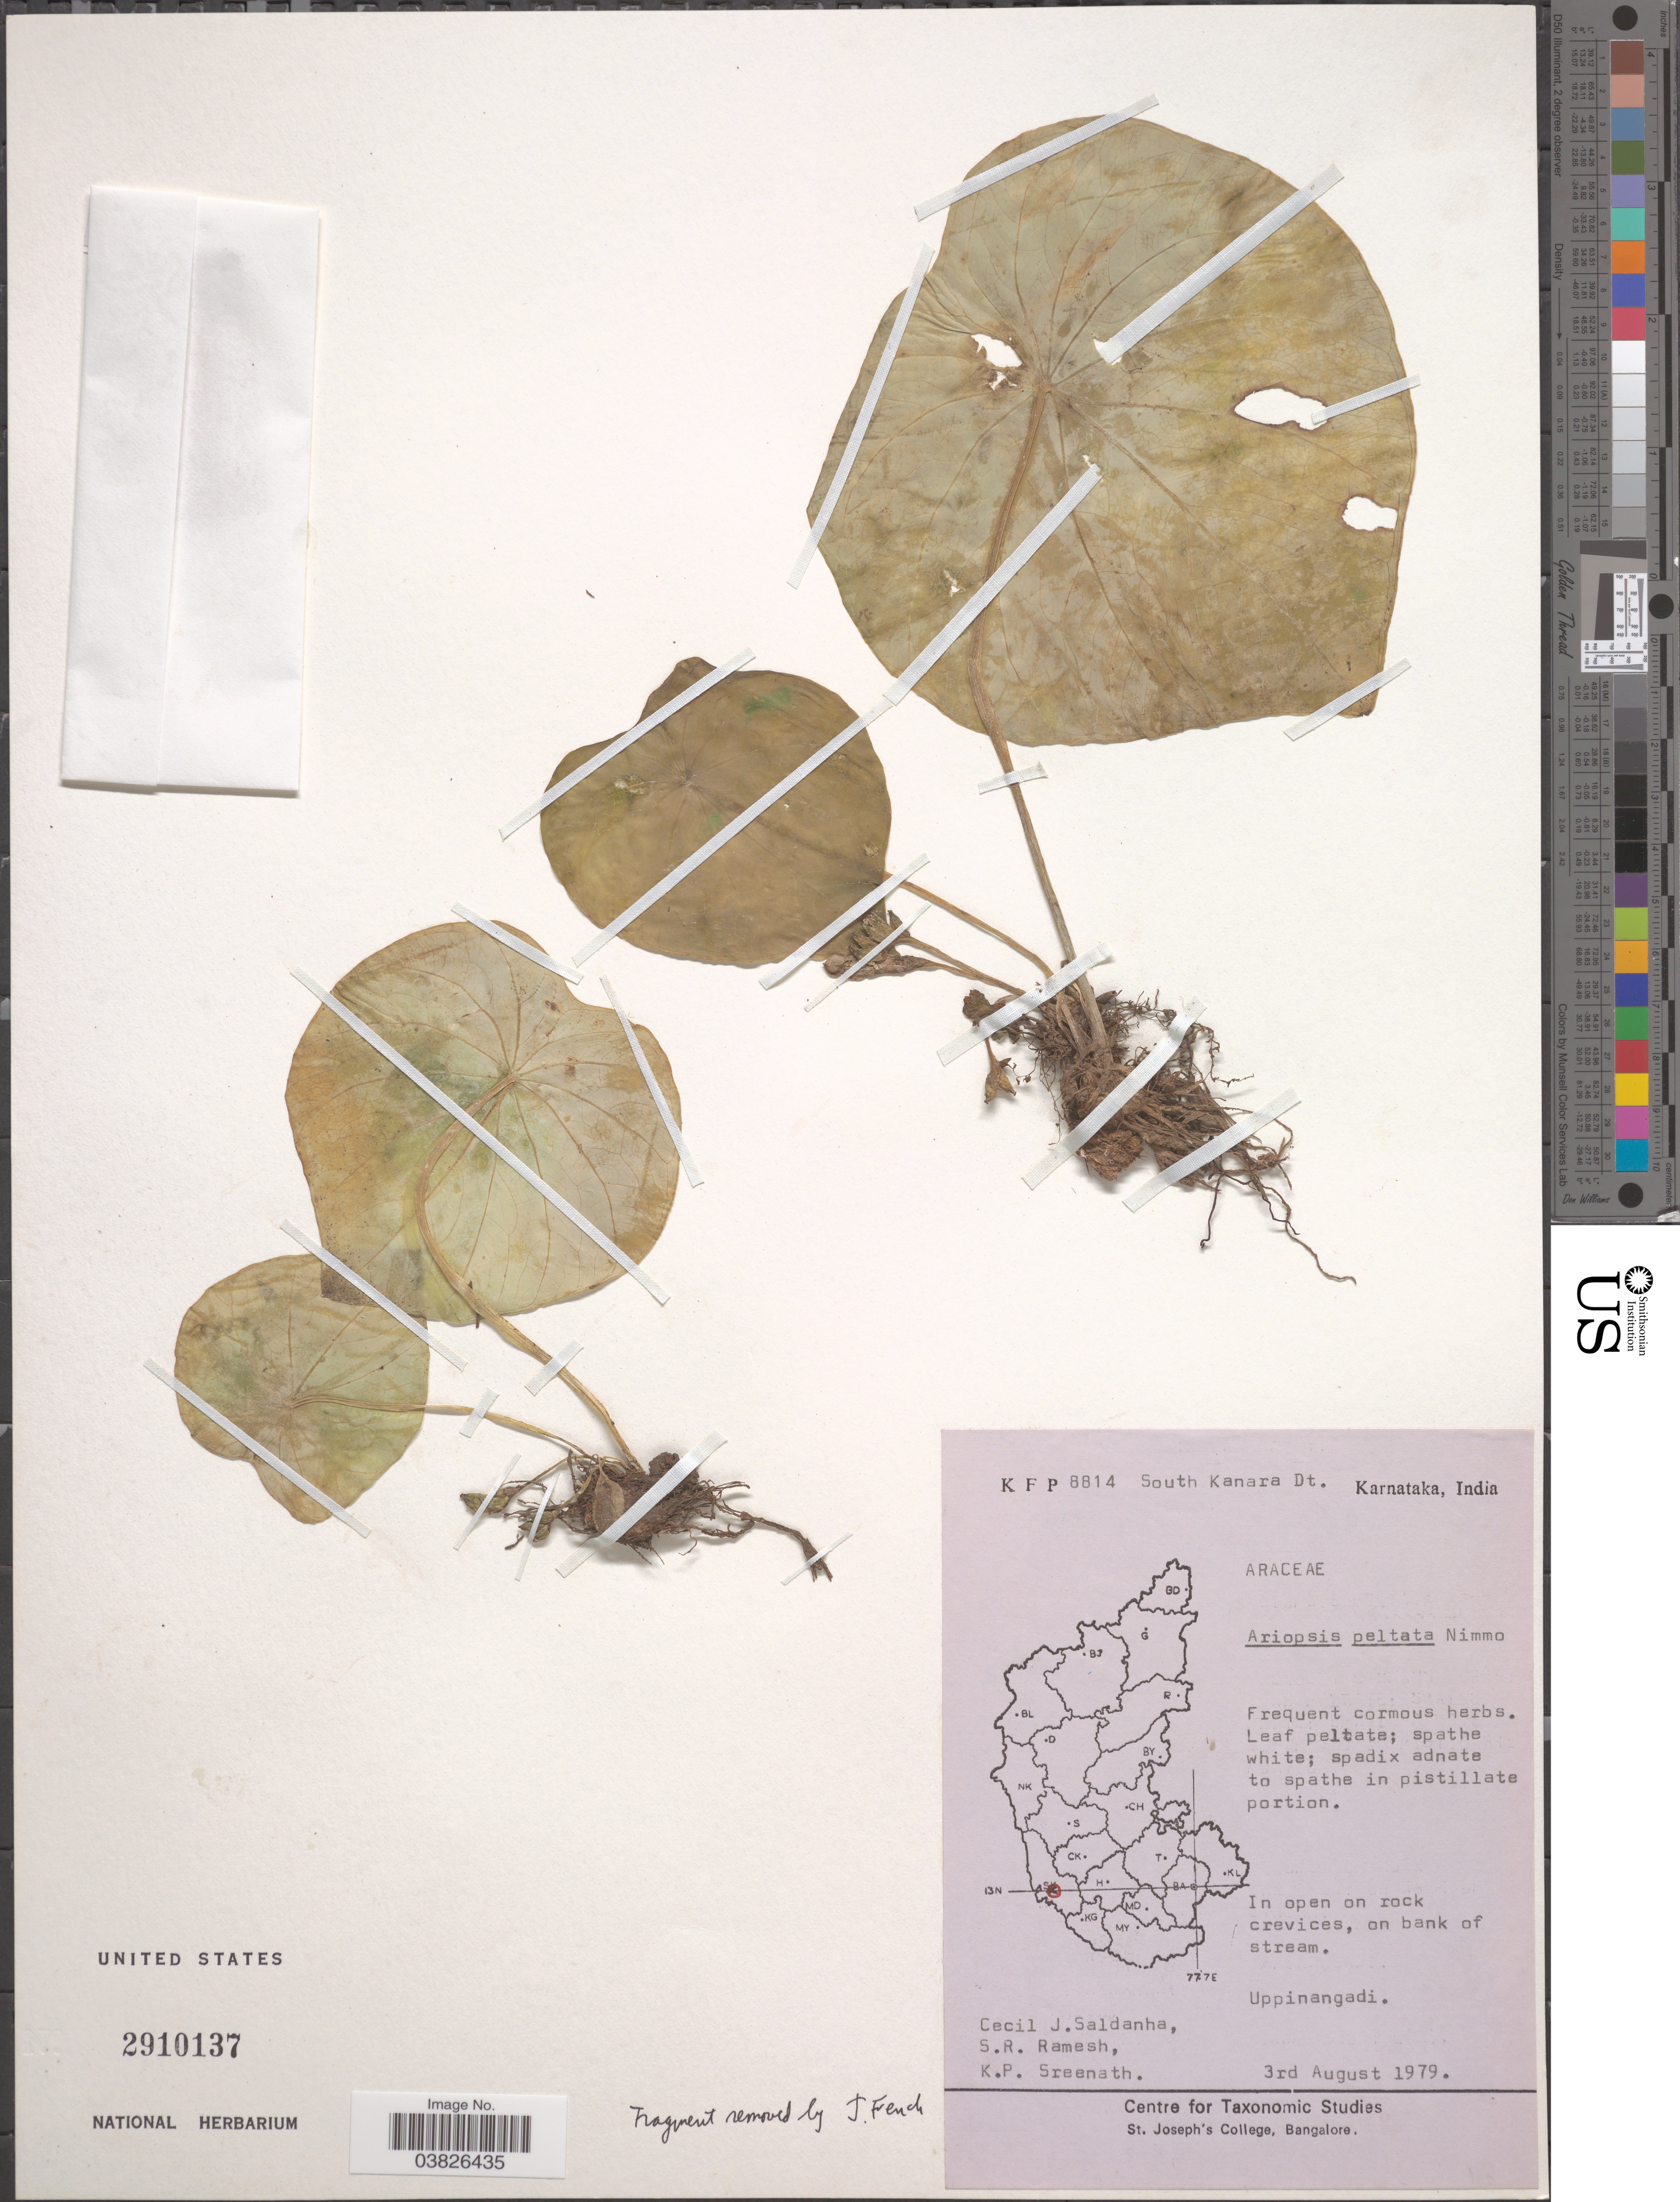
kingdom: Plantae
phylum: Tracheophyta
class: Liliopsida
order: Alismatales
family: Araceae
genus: Ariopsis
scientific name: Ariopsis peltata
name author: Nimmo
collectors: C. J. Saldanha, S. R. Ramesh & K. Sreenath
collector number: KFP8814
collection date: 1979-08-03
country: India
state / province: Karnataka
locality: South Kanara Dt. On bank of stream. Uppinangadi.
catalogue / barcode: US 2910137